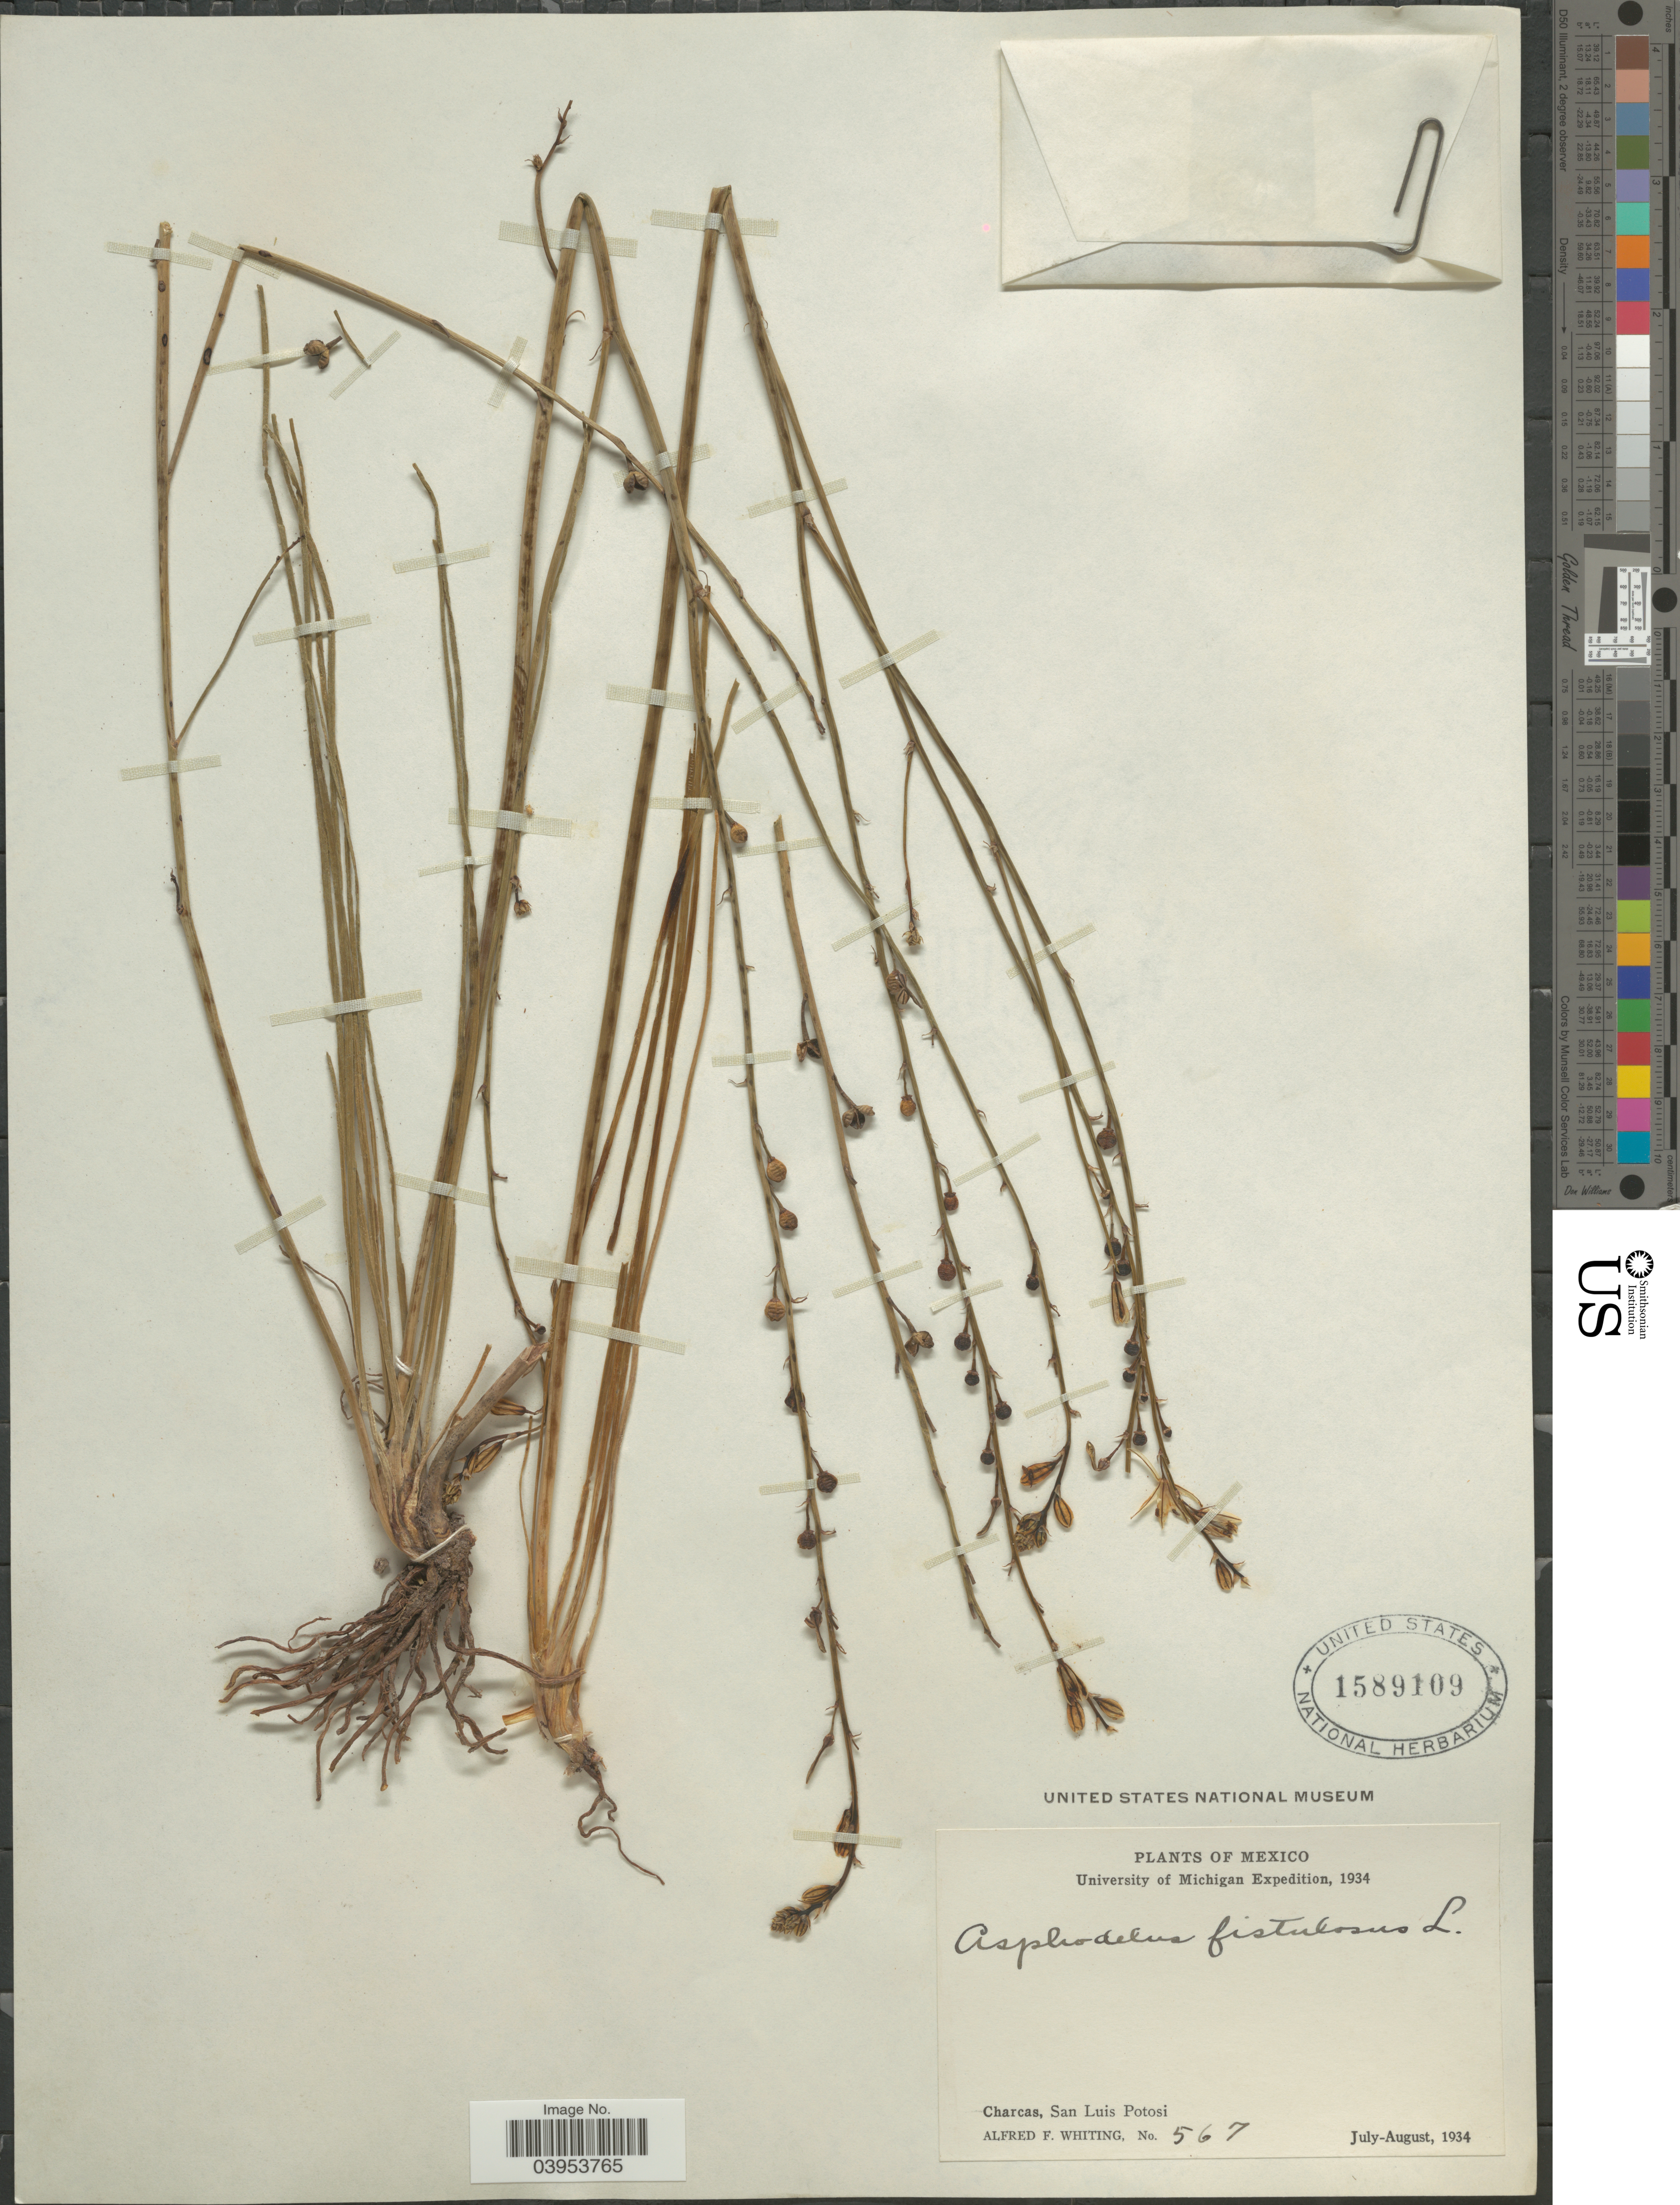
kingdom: Plantae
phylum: Tracheophyta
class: Liliopsida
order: Asparagales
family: Asphodelaceae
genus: Asphodelus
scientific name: Asphodelus fistulosus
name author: L.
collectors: A. F. Whiting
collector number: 567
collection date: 1934-07/1934-08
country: Mexico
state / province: San Luis Potosí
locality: Charcas.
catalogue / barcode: US 1589109